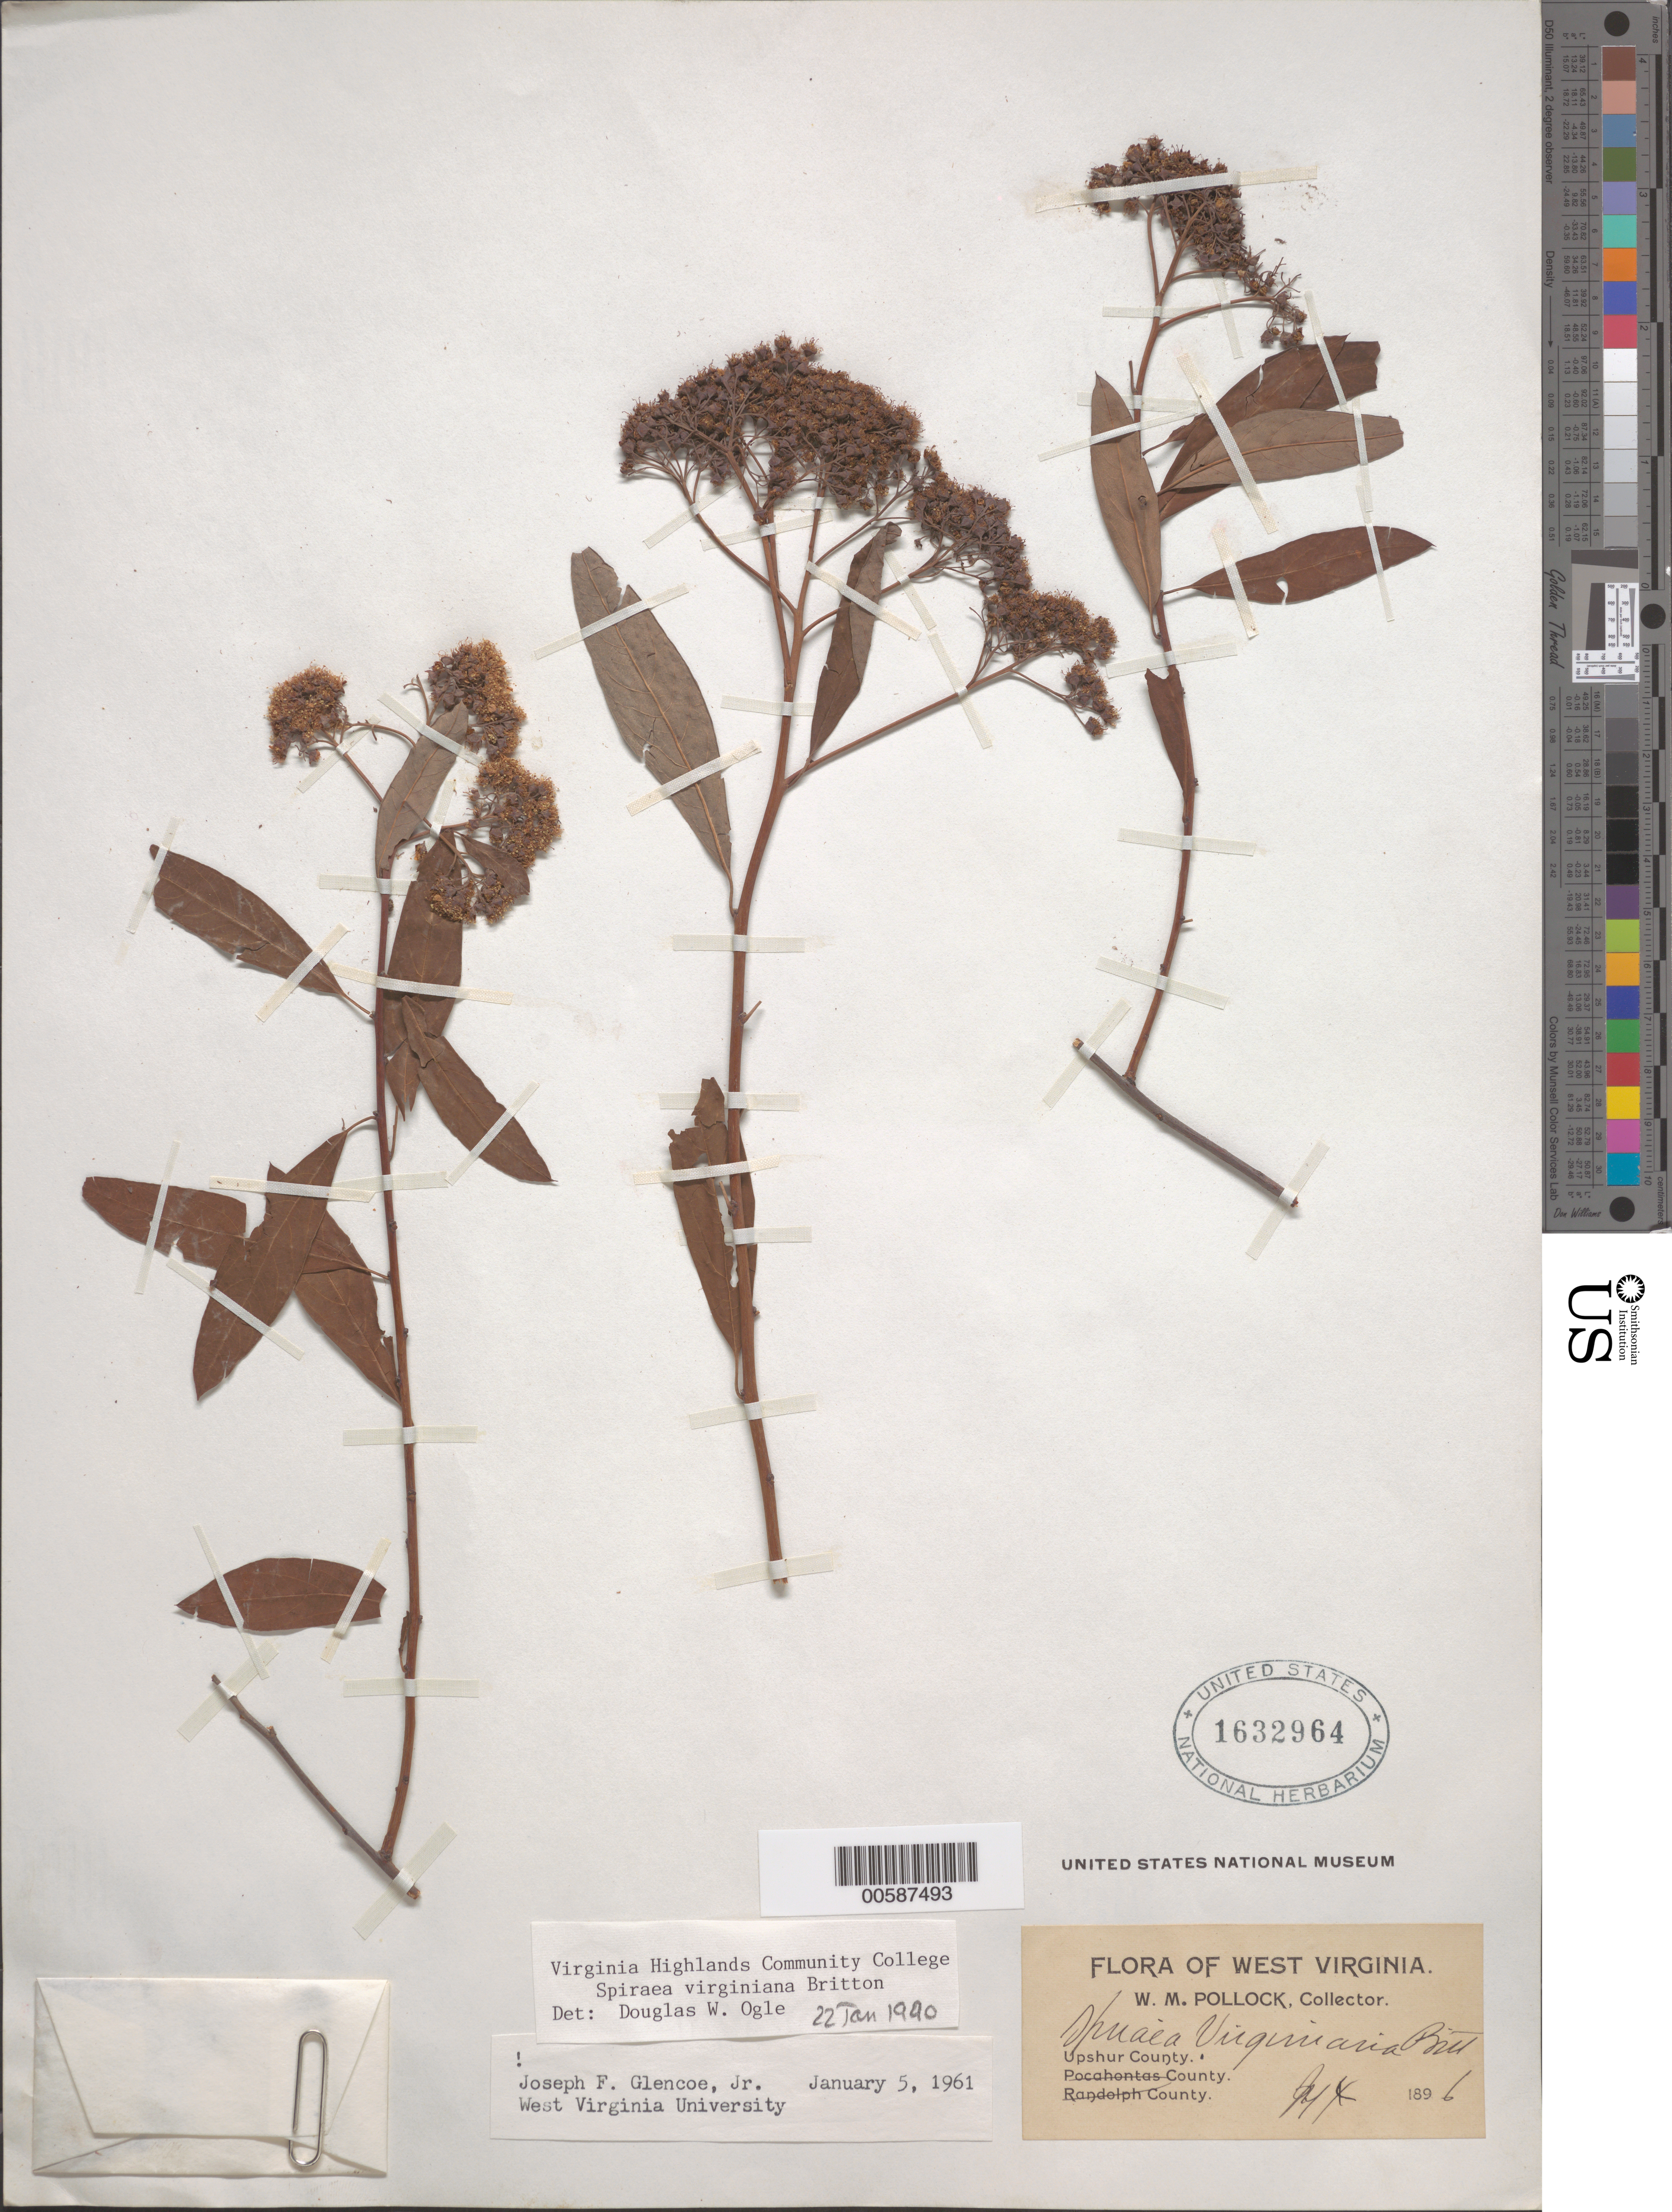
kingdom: Plantae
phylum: Tracheophyta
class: Magnoliopsida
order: Rosales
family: Rosaceae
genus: Spiraea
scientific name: Spiraea virginiana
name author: Britton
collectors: W. M. Pollock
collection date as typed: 1896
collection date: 1896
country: United States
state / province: West Virginia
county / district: Upshur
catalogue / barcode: US 1632964